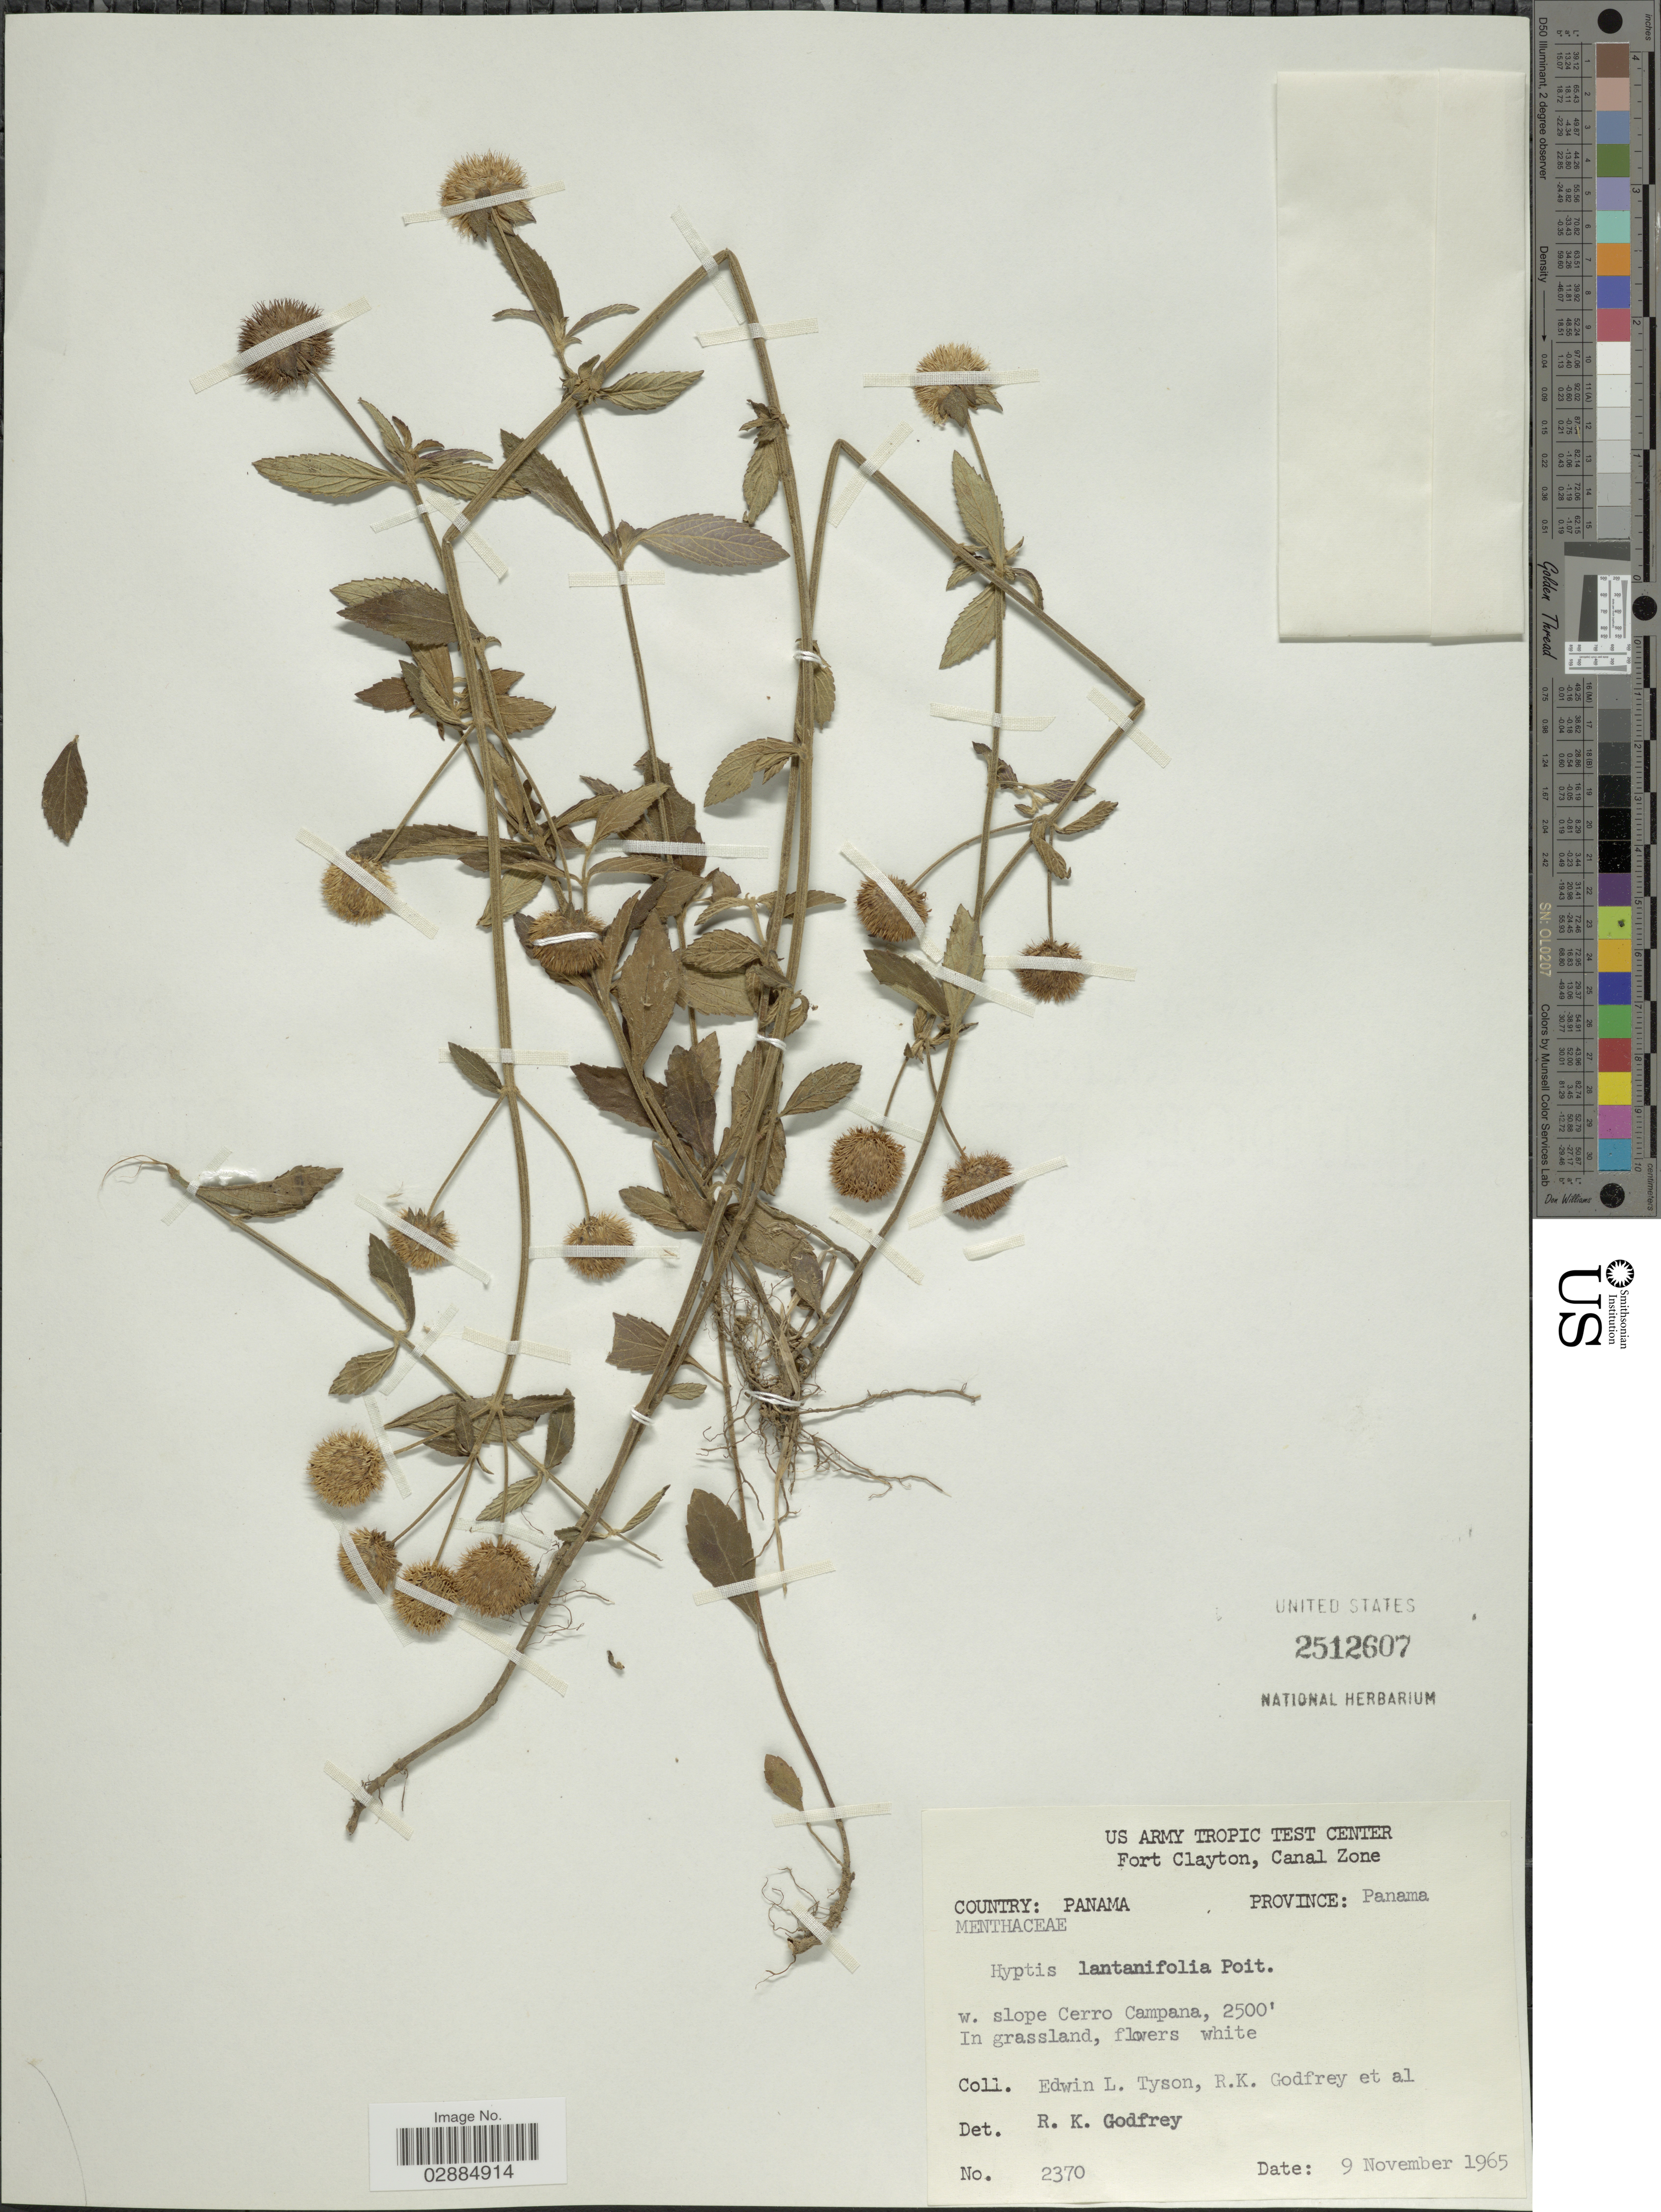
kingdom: Plantae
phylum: Tracheophyta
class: Magnoliopsida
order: Lamiales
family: Lamiaceae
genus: Hyptis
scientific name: Hyptis lantanifolia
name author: Poit.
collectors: E. L. Tyson, R. K. Godfrey & et al.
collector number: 2370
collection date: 1965-11-09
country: Panama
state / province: Colón / Panamá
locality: Fort Clayton, Canal Zone, w. slope Cerro Campana.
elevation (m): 762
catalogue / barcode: US 2512607